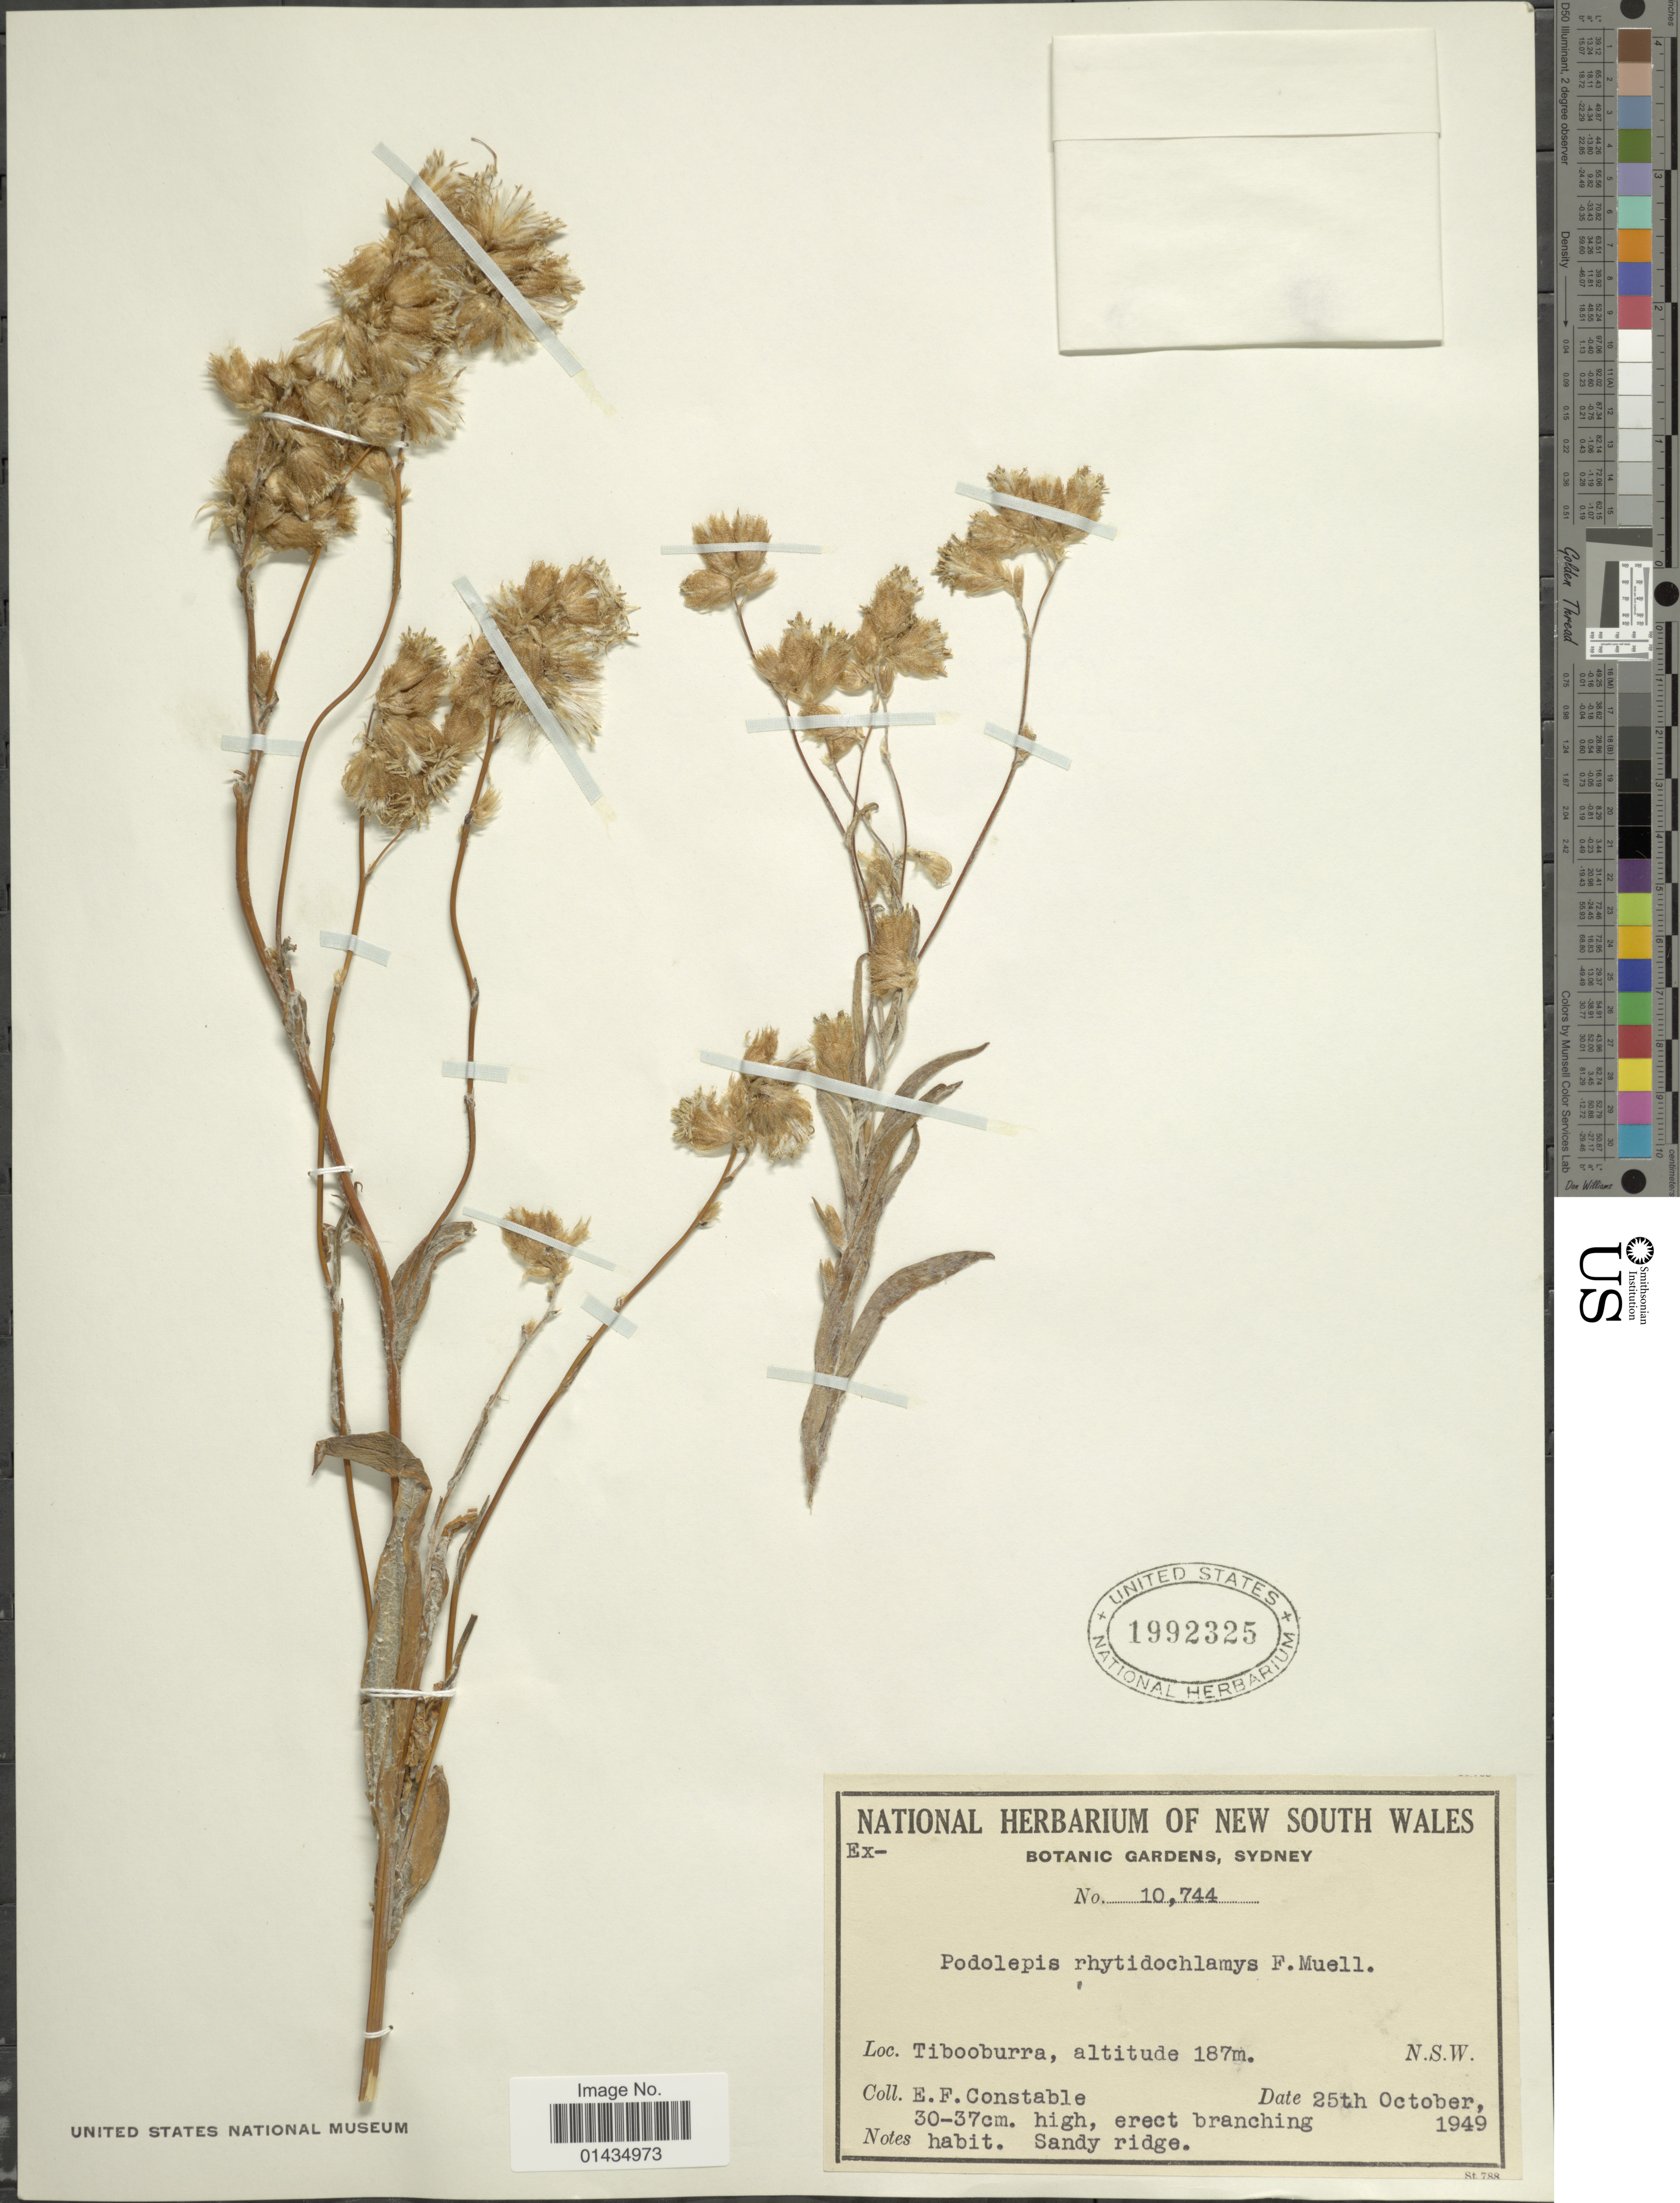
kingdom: Plantae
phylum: Tracheophyta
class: Magnoliopsida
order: Asterales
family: Asteraceae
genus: Podolepis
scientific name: Podolepis rhytidochlamys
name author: F. Muell.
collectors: E. F. Constable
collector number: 10744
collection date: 1949-10-25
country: Australia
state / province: New South Wales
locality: Tibooburra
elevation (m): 187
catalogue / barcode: US 1992325